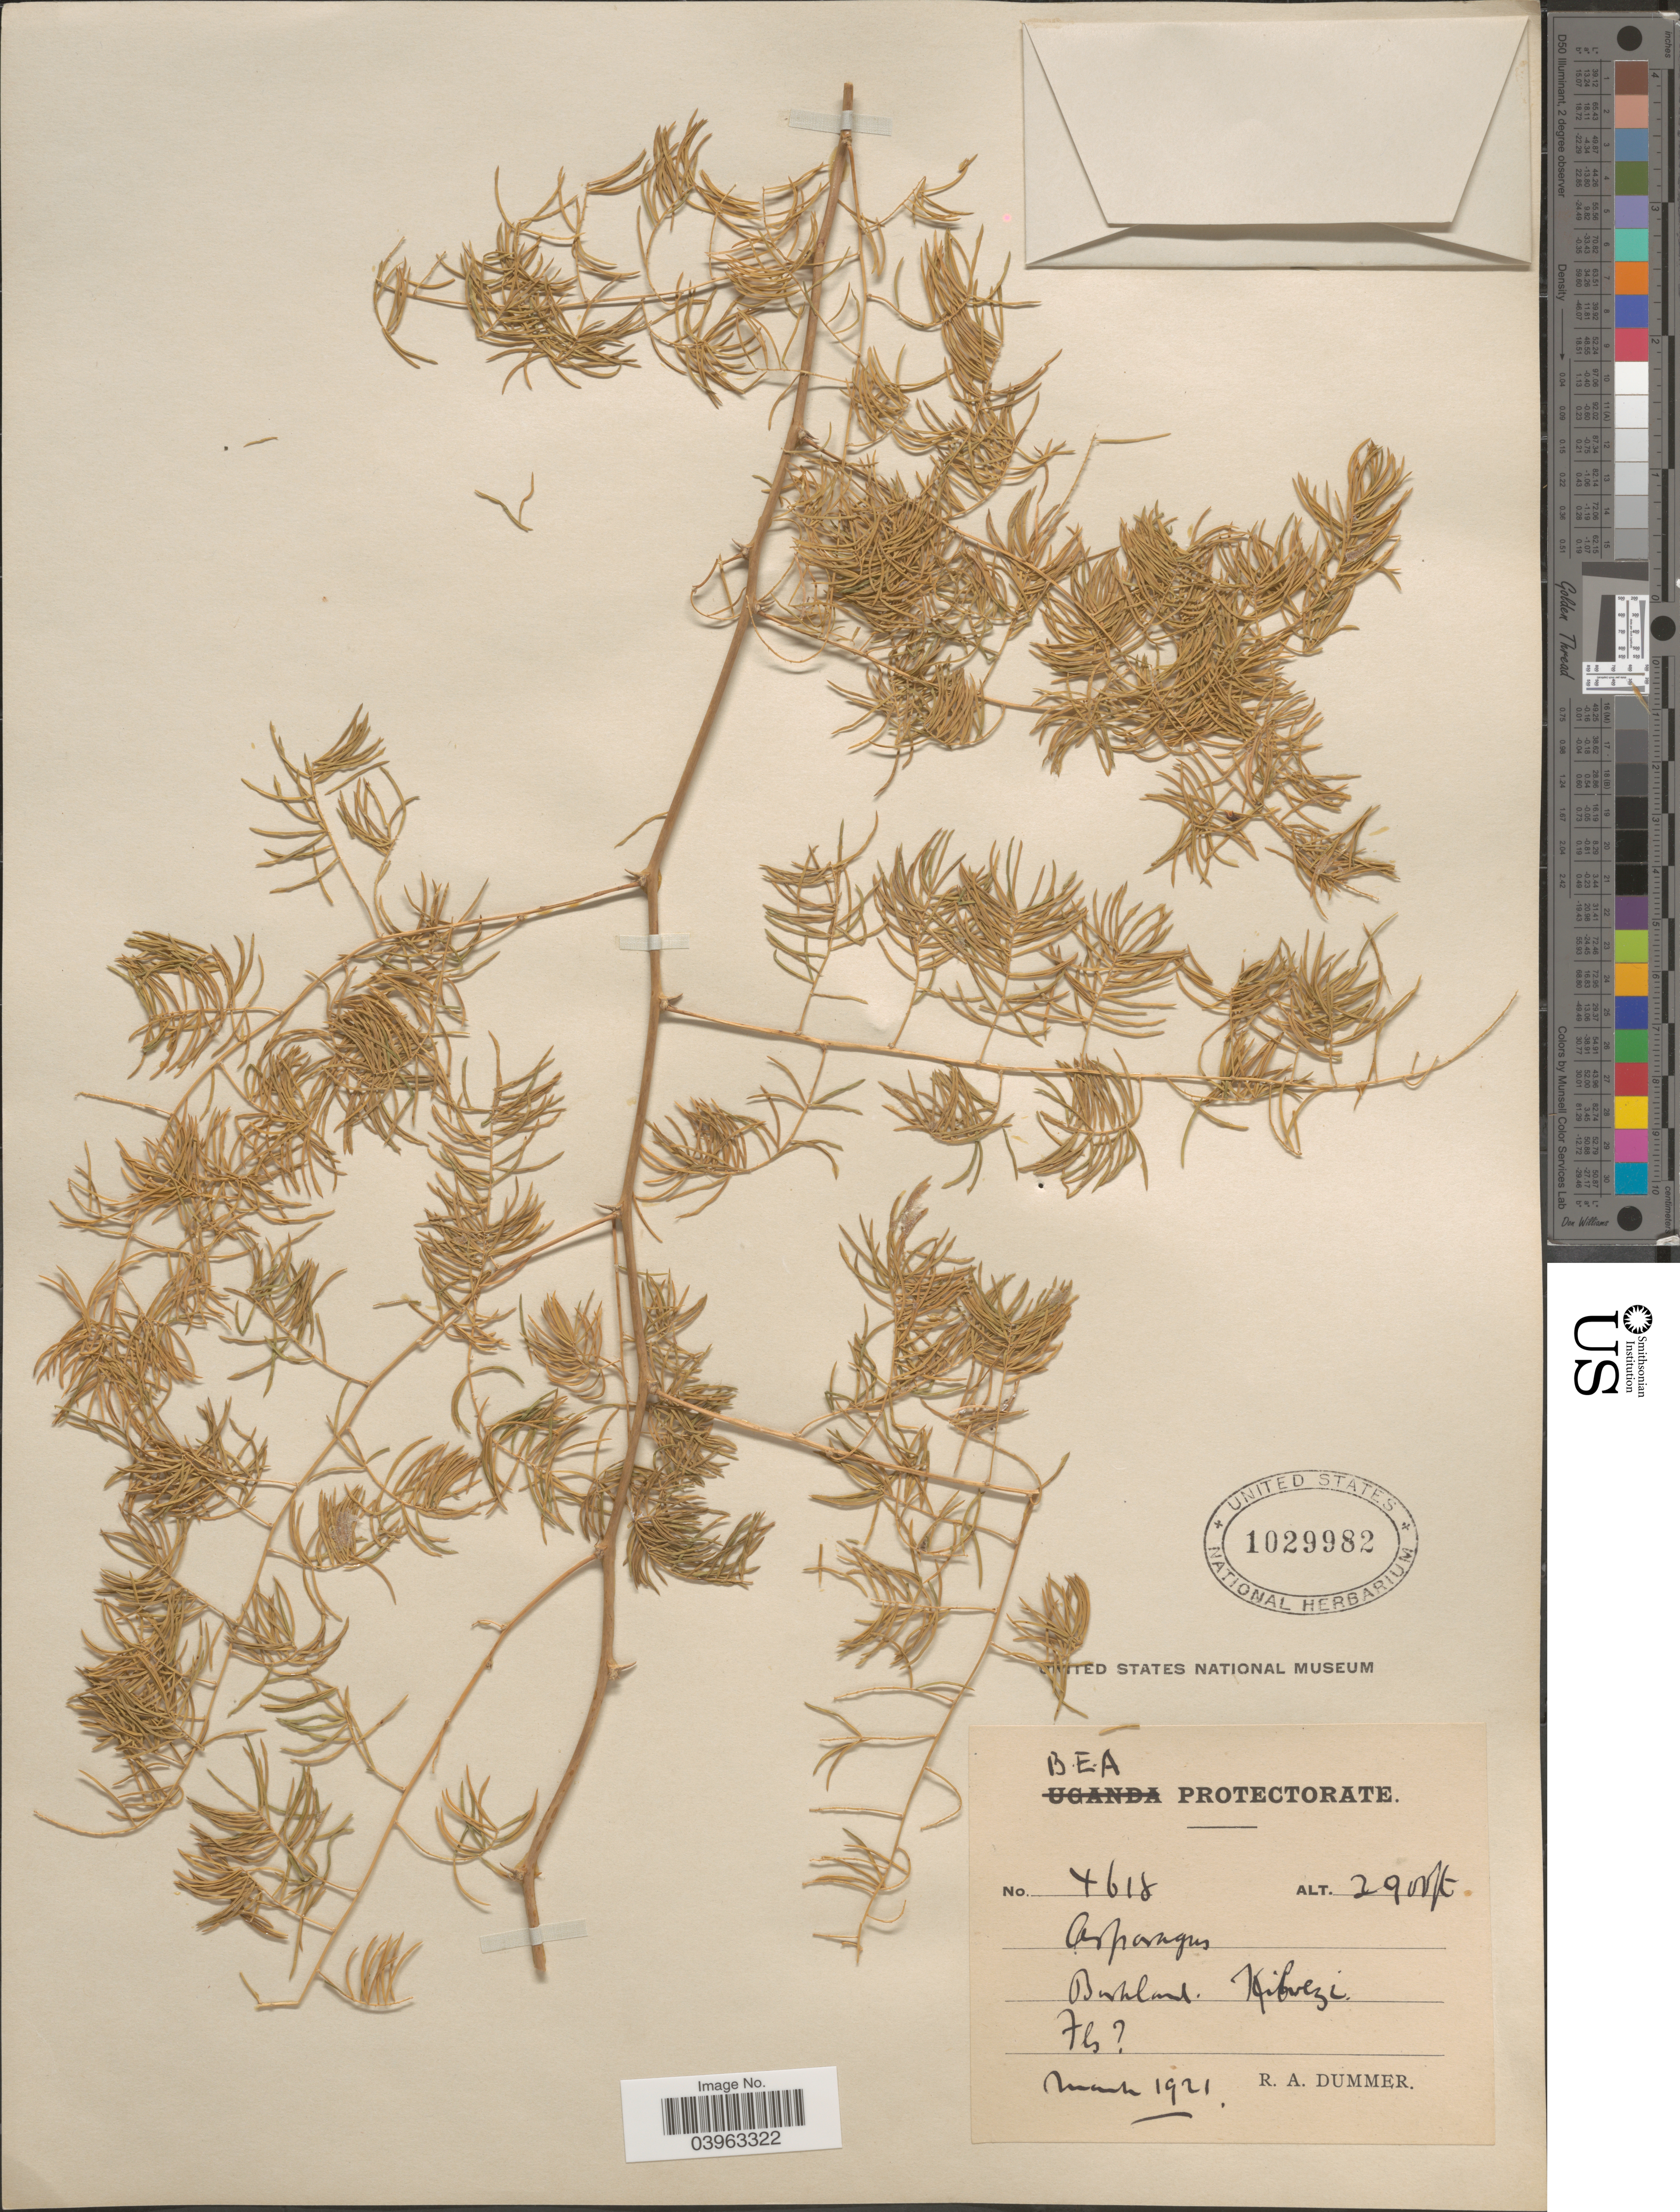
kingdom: Plantae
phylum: Tracheophyta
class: Liliopsida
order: Asparagales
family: Asparagaceae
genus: Asparagus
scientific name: Asparagus sp.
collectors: R. Dümmer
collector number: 4618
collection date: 1921-03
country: Kenya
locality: B.E.A Protectorate. Kibwezi.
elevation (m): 1189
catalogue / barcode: US 1029982